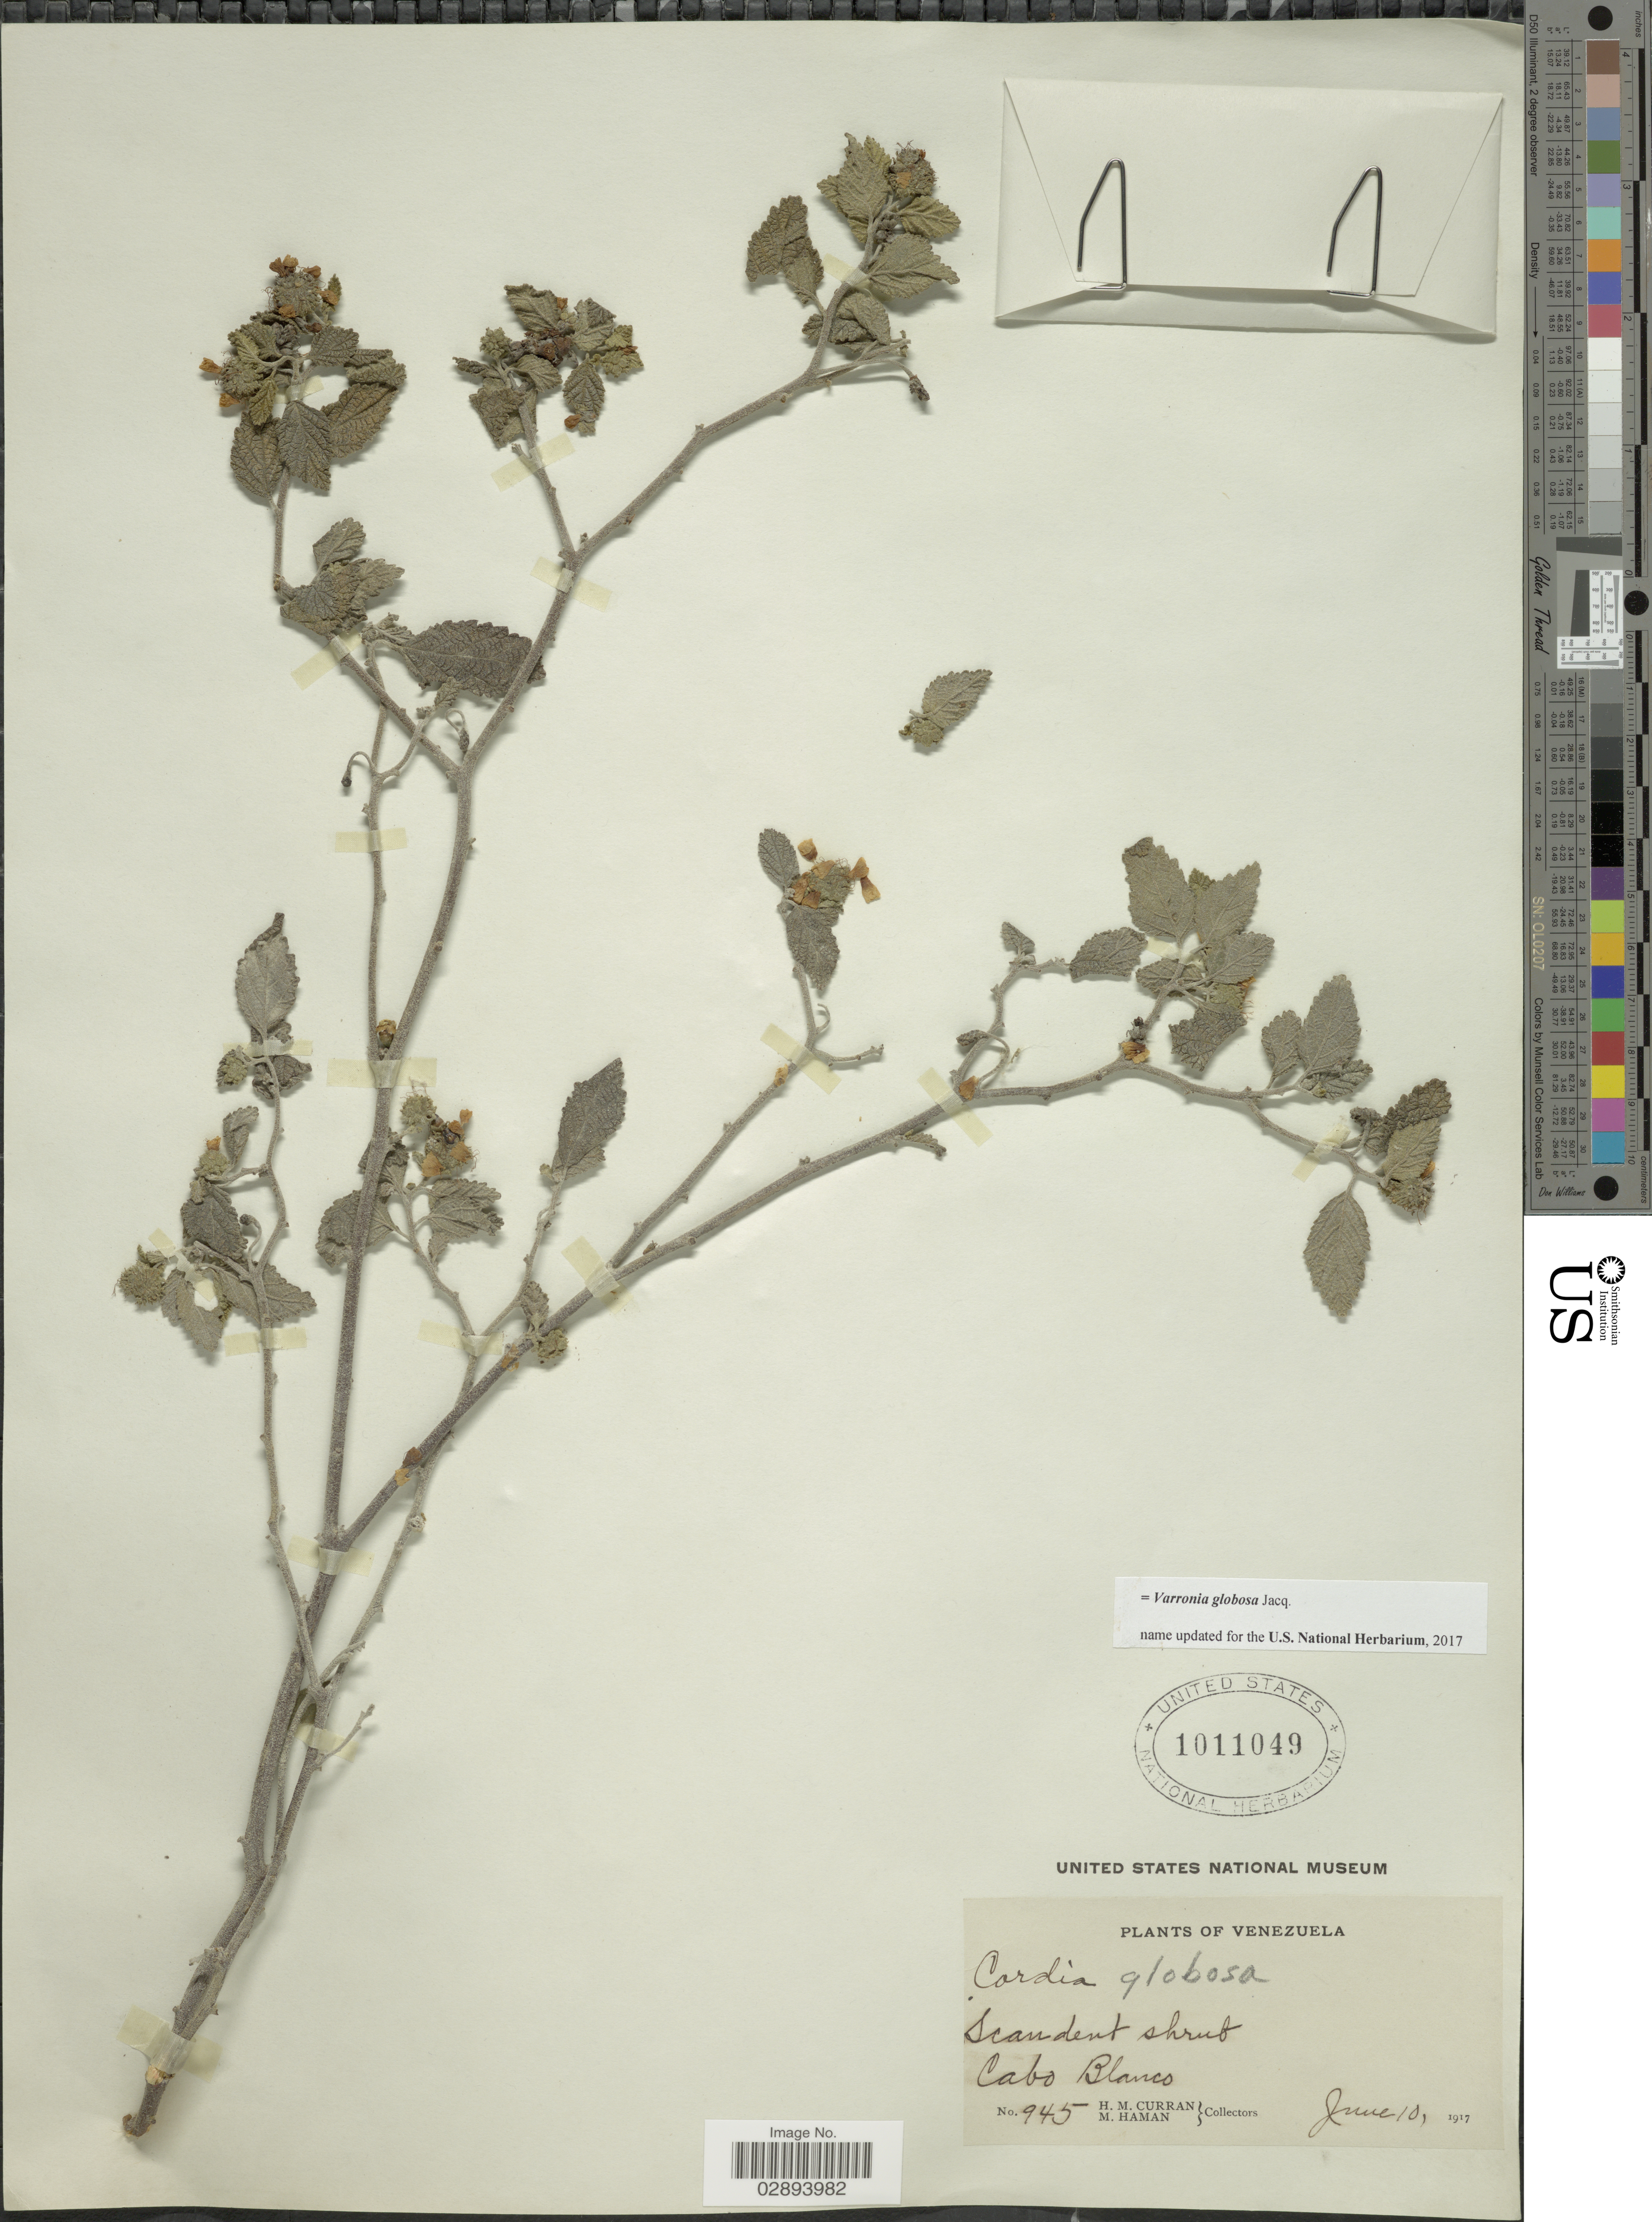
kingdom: Plantae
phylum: Tracheophyta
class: Magnoliopsida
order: Boraginales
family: Cordiaceae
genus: Varronia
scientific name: Varronia globosa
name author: Jacq.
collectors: H. M. Curran & M. Haman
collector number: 945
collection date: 1917-06-10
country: Venezuela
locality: Cabo Blanco.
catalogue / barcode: US 1011049